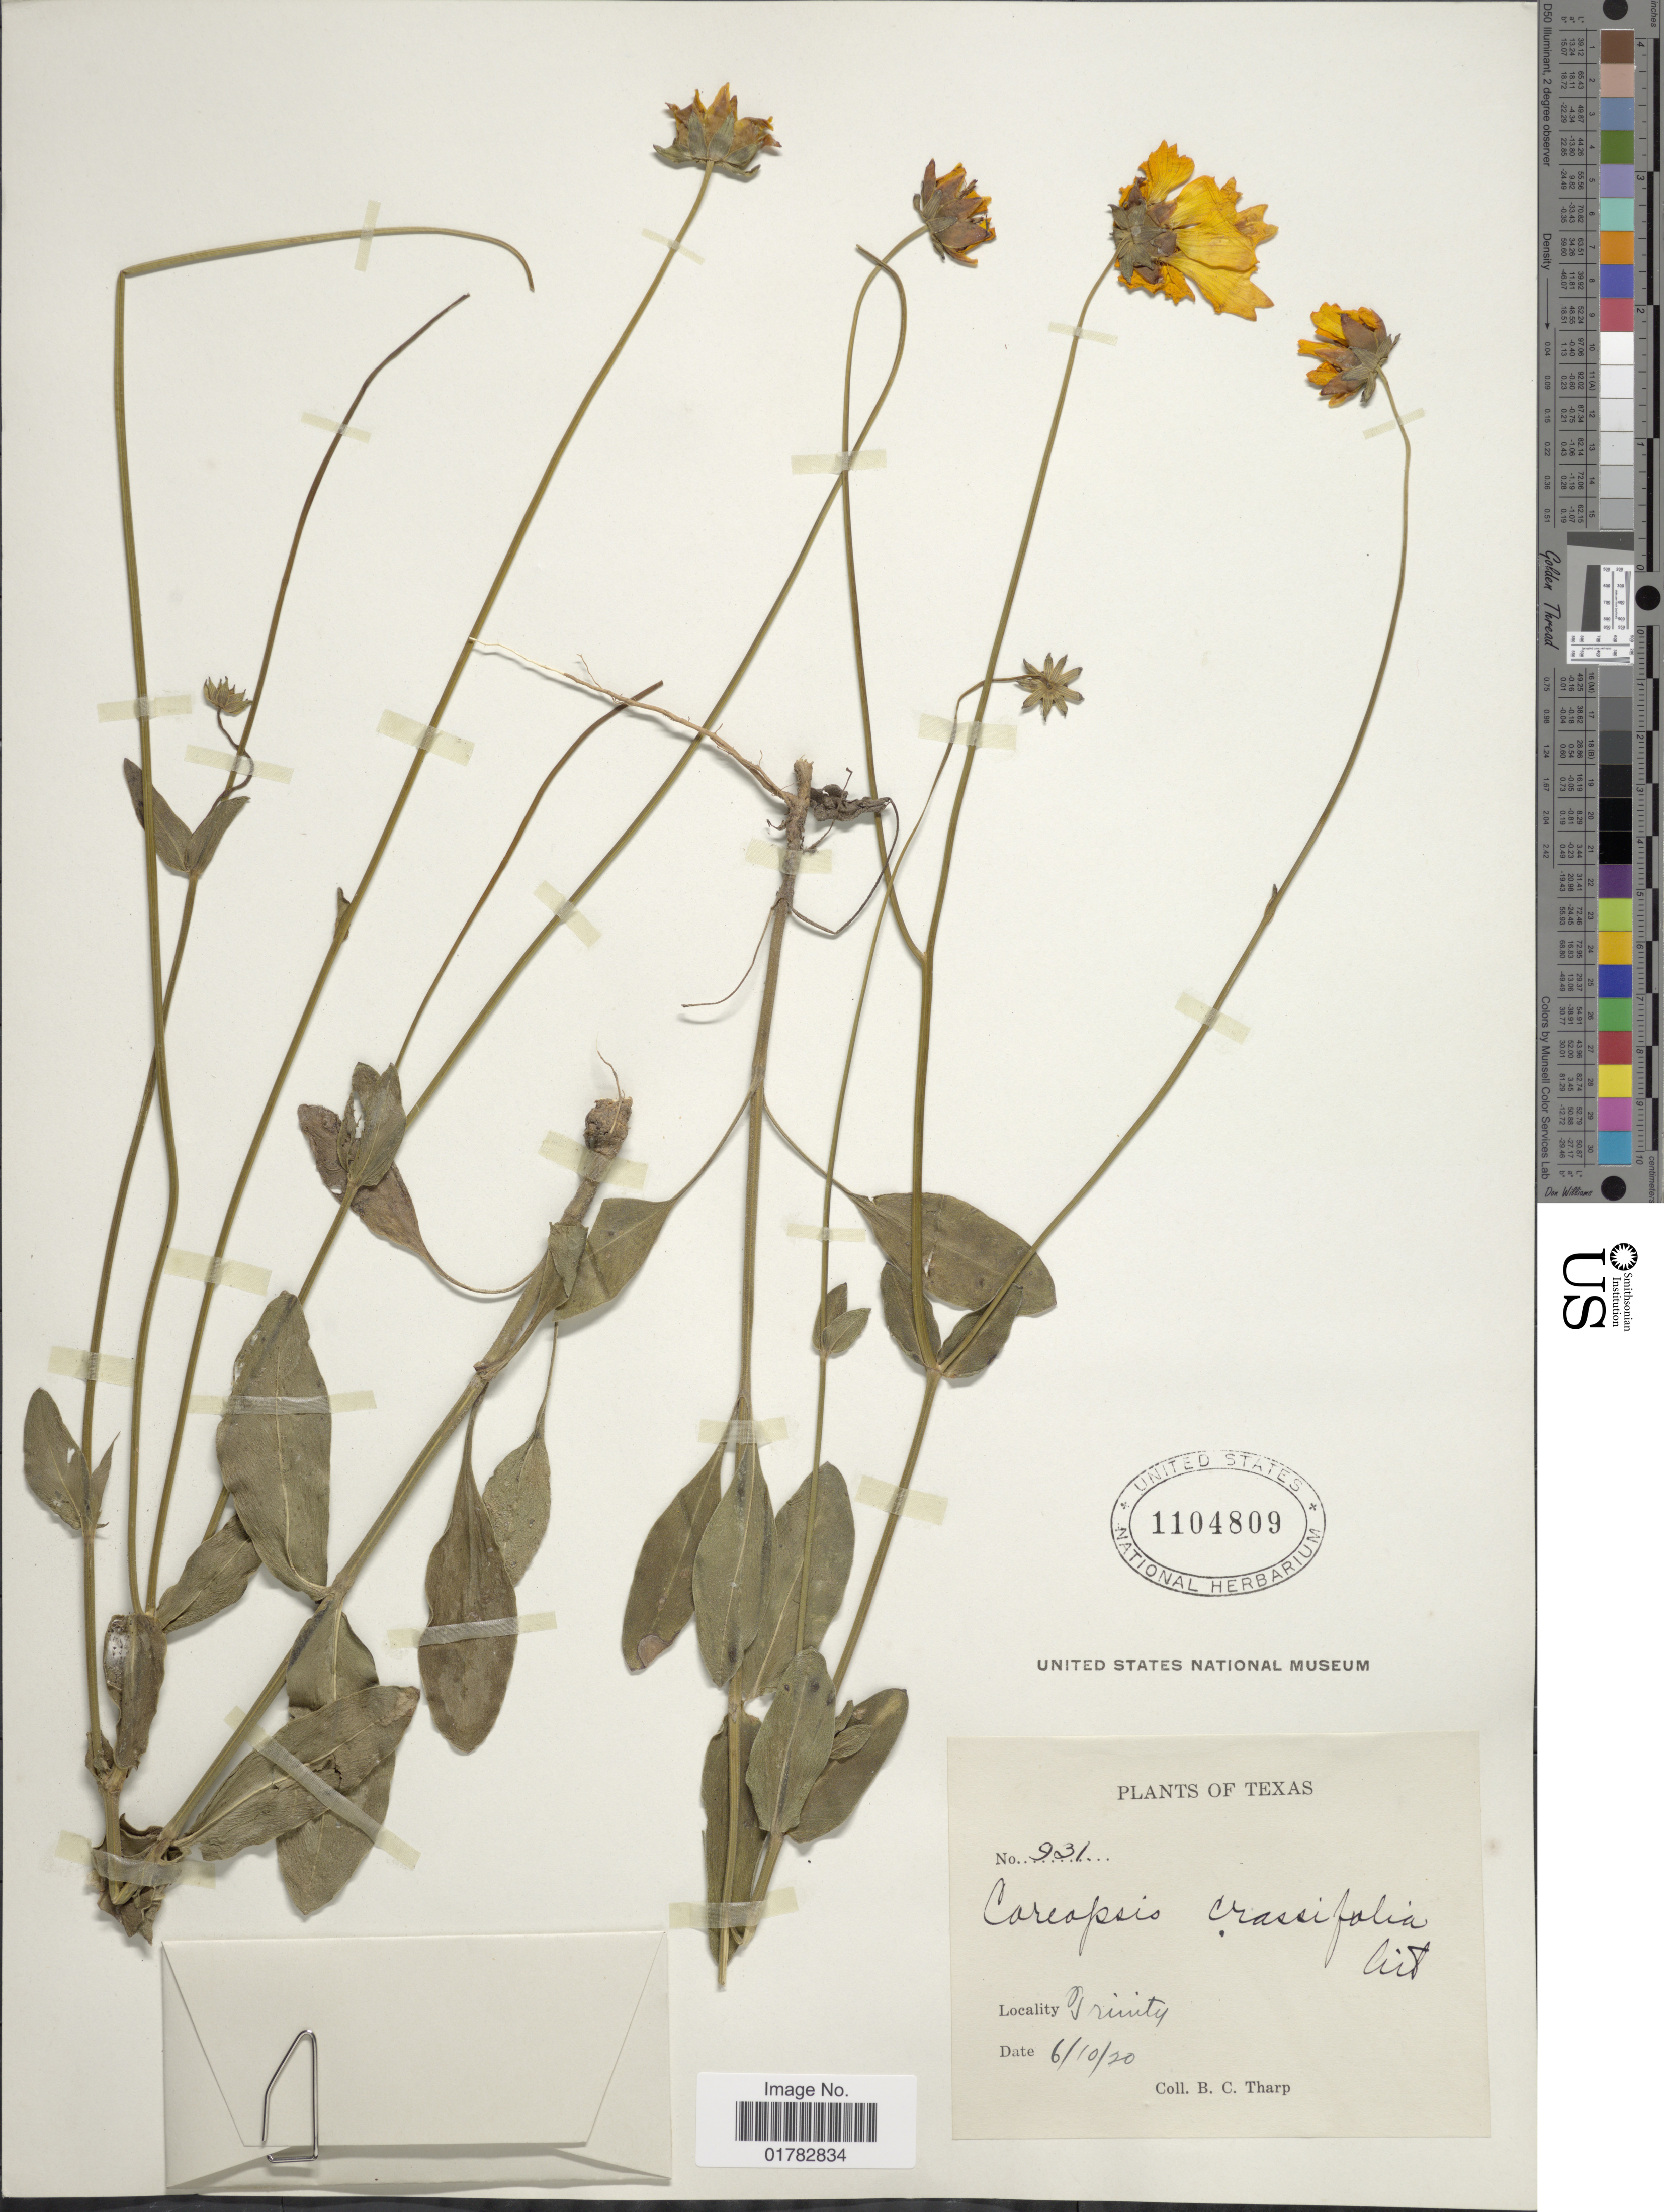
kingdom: Plantae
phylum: Tracheophyta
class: Magnoliopsida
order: Asterales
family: Asteraceae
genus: Coreopsis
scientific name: Coreopsis lanceolata var. villosa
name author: Michx.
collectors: B. C. Tharp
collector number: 931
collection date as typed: Transcribed d/m/y: 10/6/20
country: United States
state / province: Texas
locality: Trinity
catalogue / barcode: US 1104809